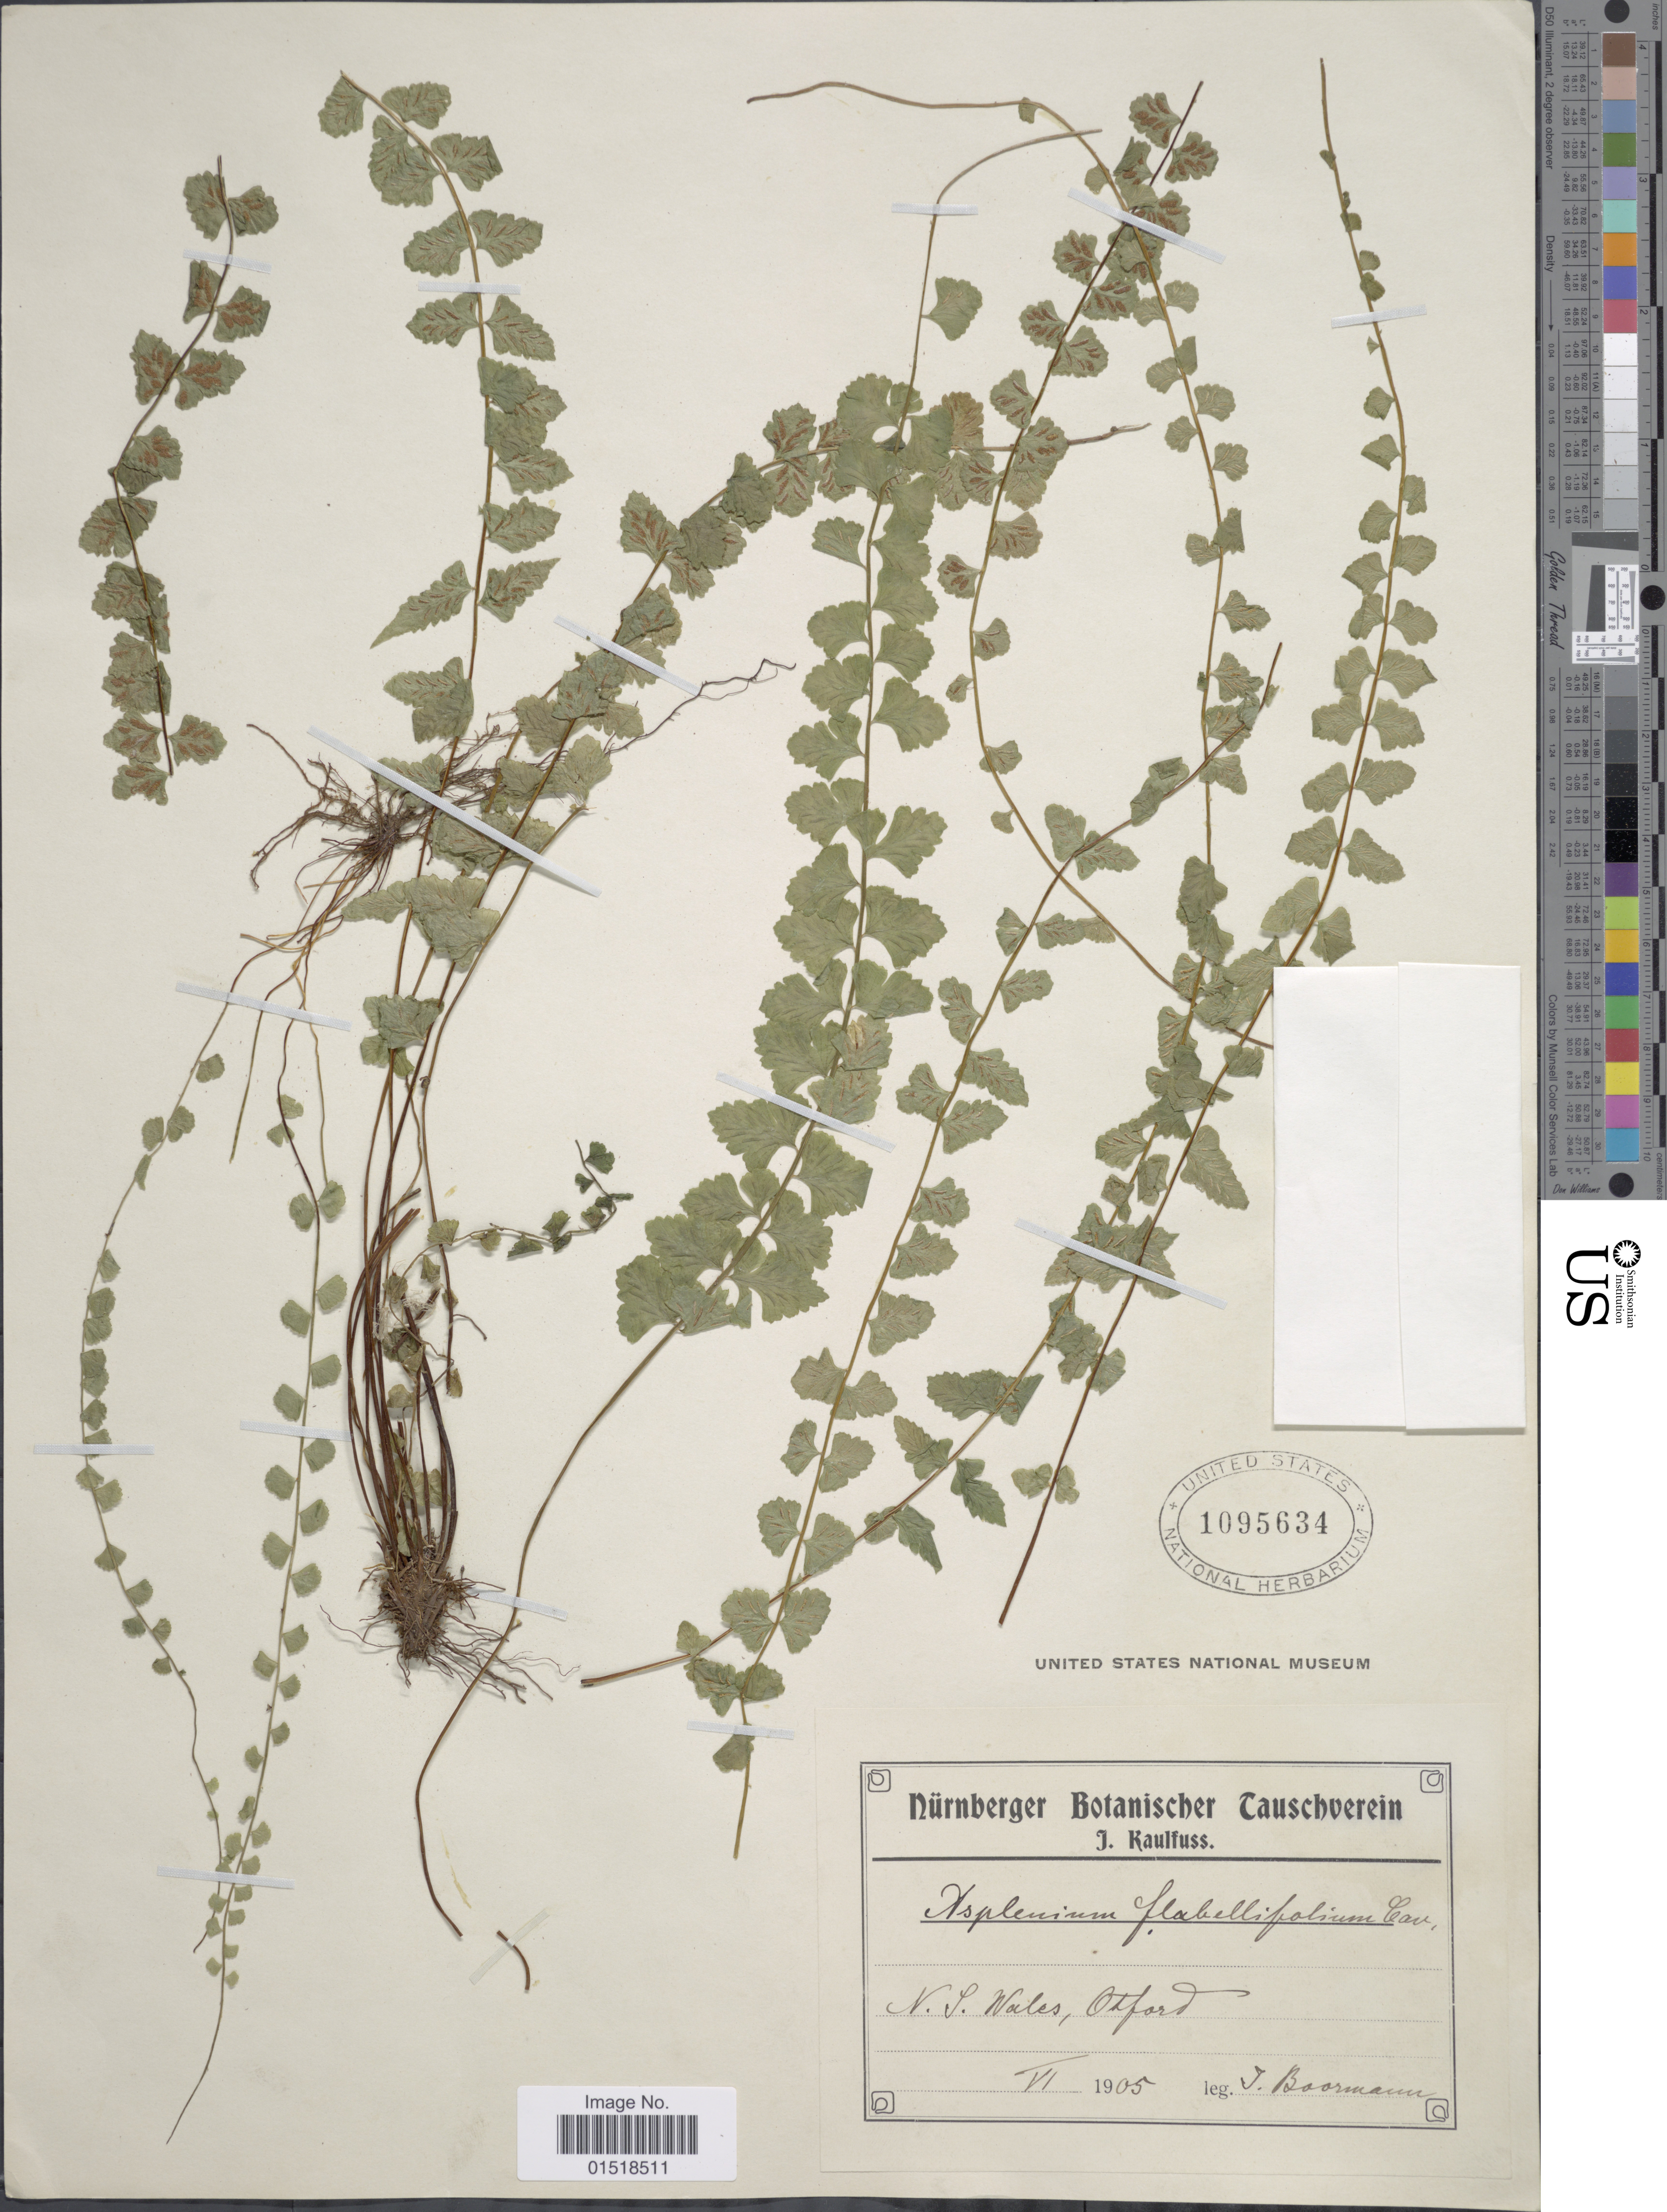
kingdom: Plantae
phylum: Tracheophyta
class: Polypodiopsida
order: Polypodiales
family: Aspleniaceae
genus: Asplenium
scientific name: Asplenium flabellifolium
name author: Cav.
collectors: J. Boorman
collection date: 1905-06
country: Australia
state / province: New South Wales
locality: Oxford.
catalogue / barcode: US 1095634